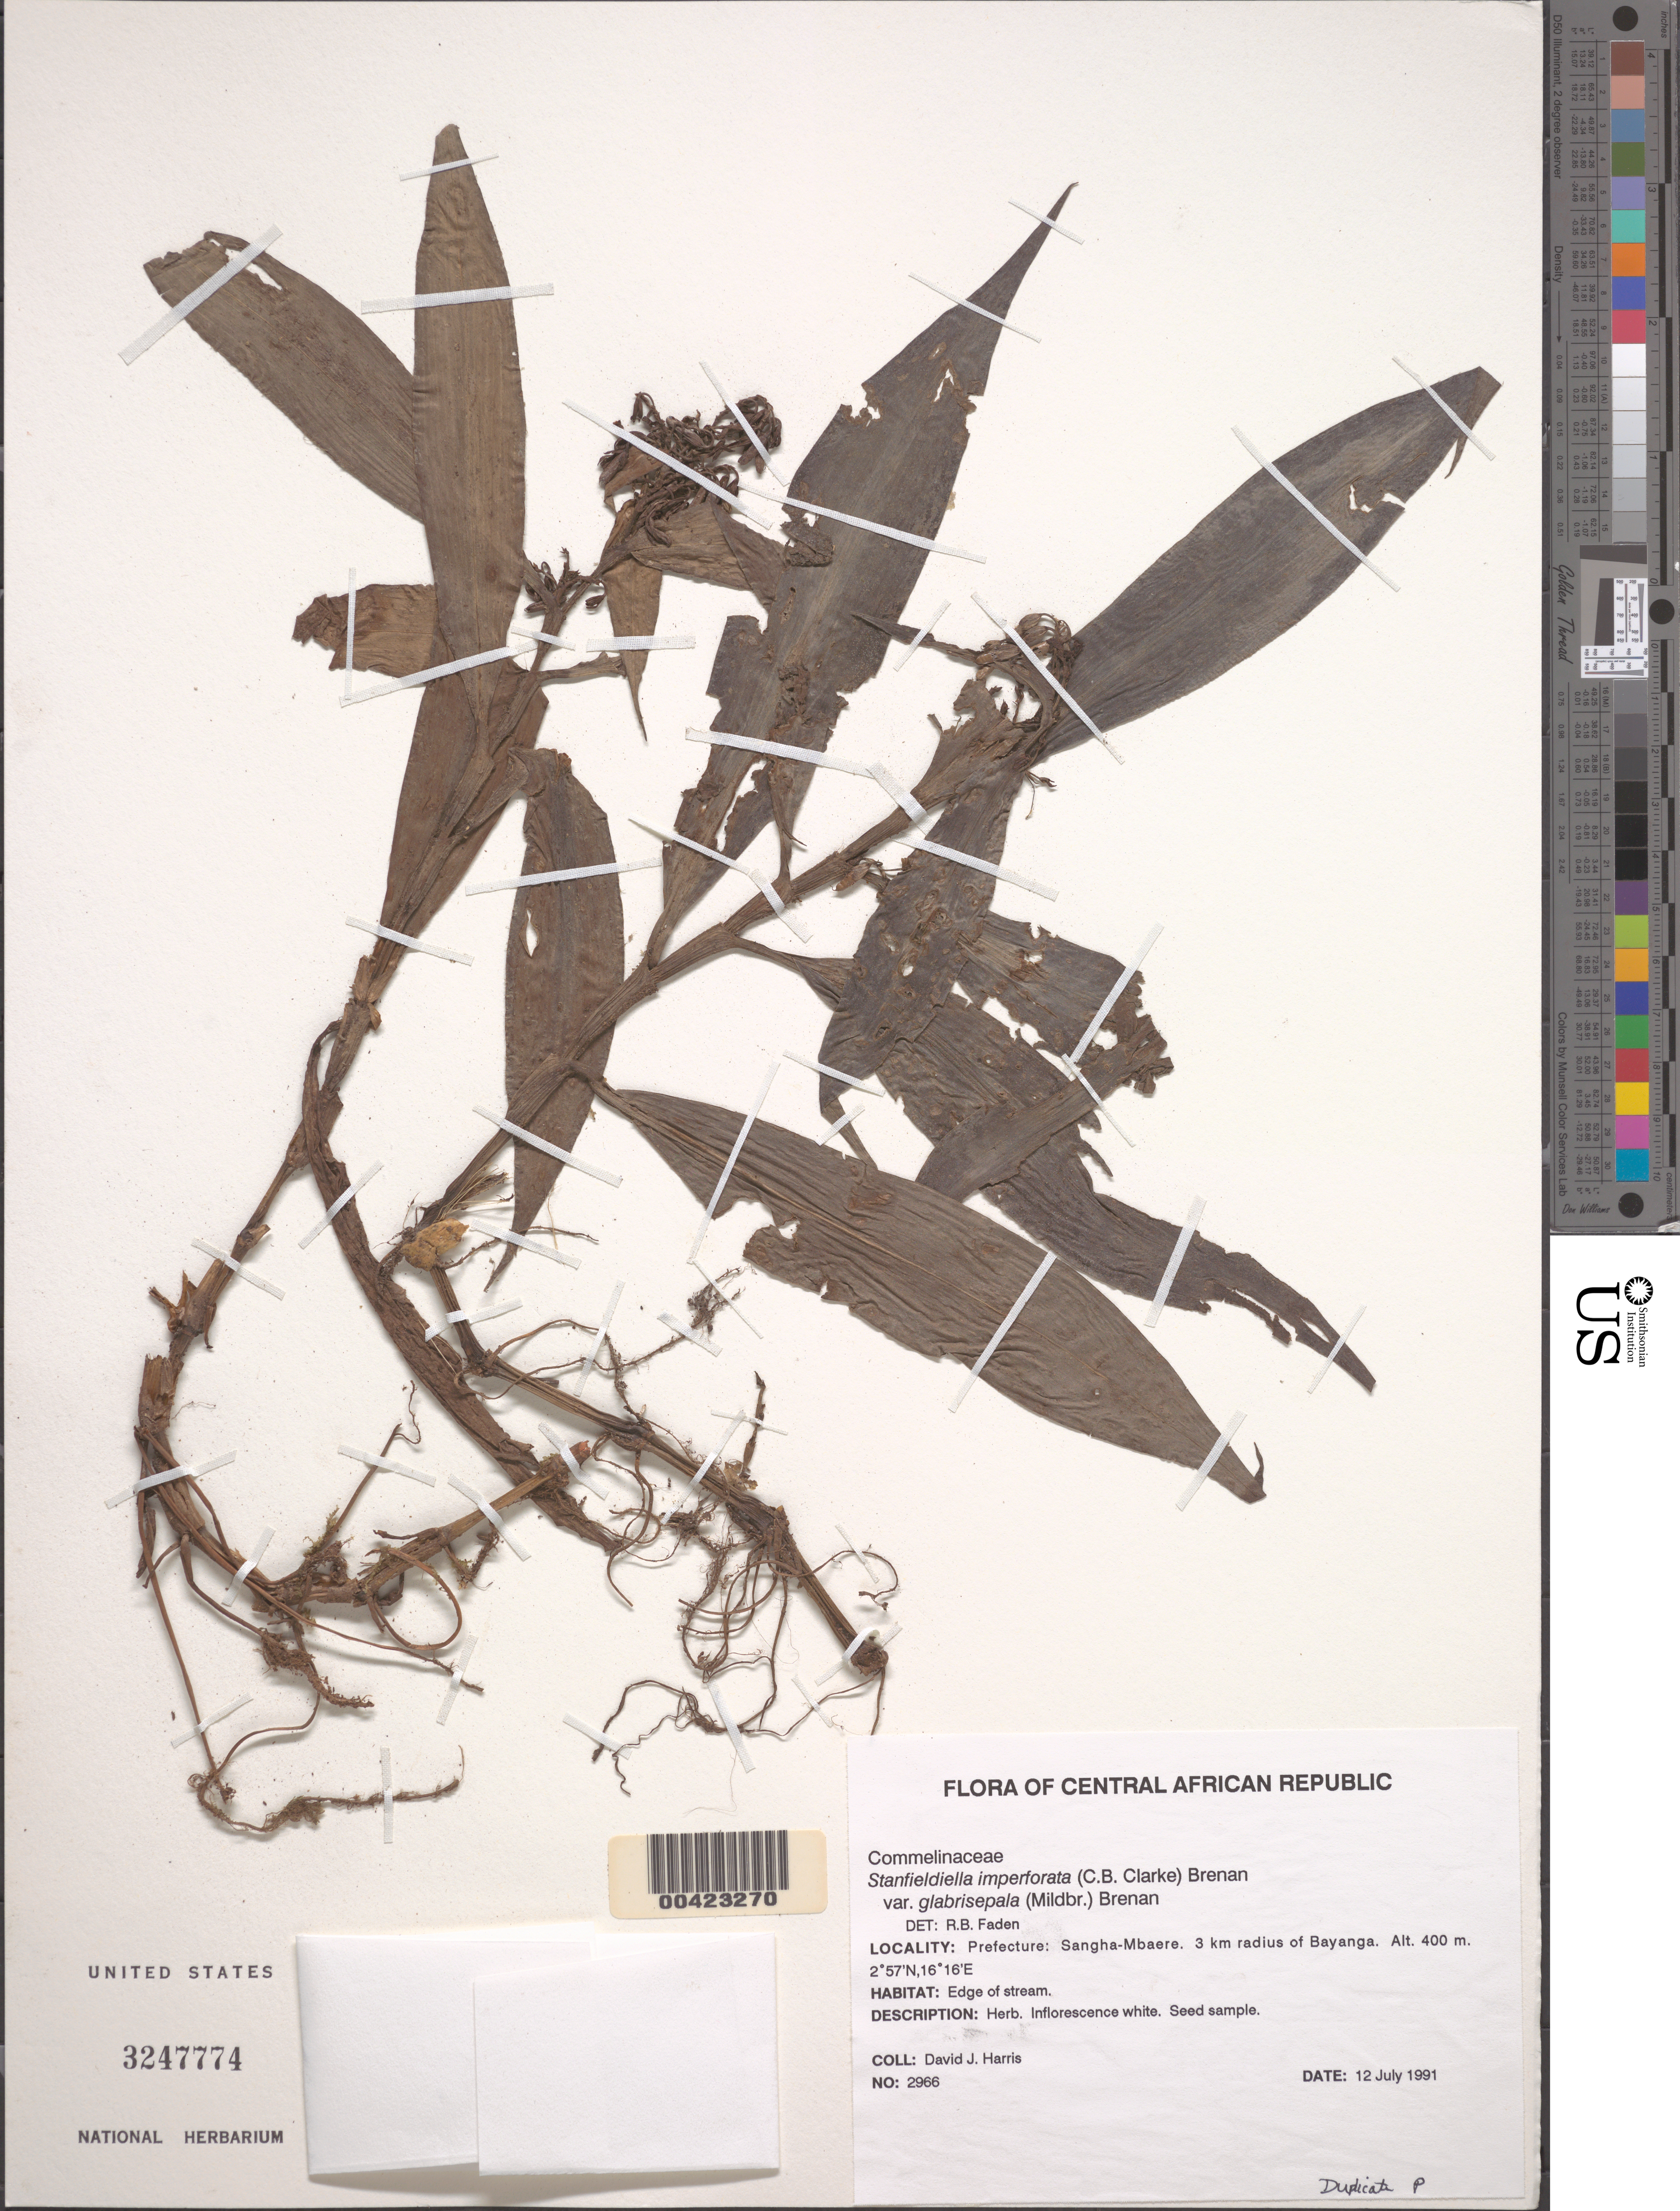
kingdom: Plantae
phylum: Tracheophyta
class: Liliopsida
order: Commelinales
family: Commelinaceae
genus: Stanfieldiella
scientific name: Stanfieldiella imperforata var. glabrisepala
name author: (De Wild.) Brenan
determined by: Faden, Robert B., (US), Smithsonian Institution - National Museum of Natural History (UNITED STATES)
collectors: D. J. Harris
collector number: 2966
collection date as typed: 12 Jul 1991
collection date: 1991-07-12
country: Central African Republic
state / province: Sangha-Mbaere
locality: Sangha-mbaere, N of Bayanga on road to Nola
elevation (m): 400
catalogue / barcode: US 3247774